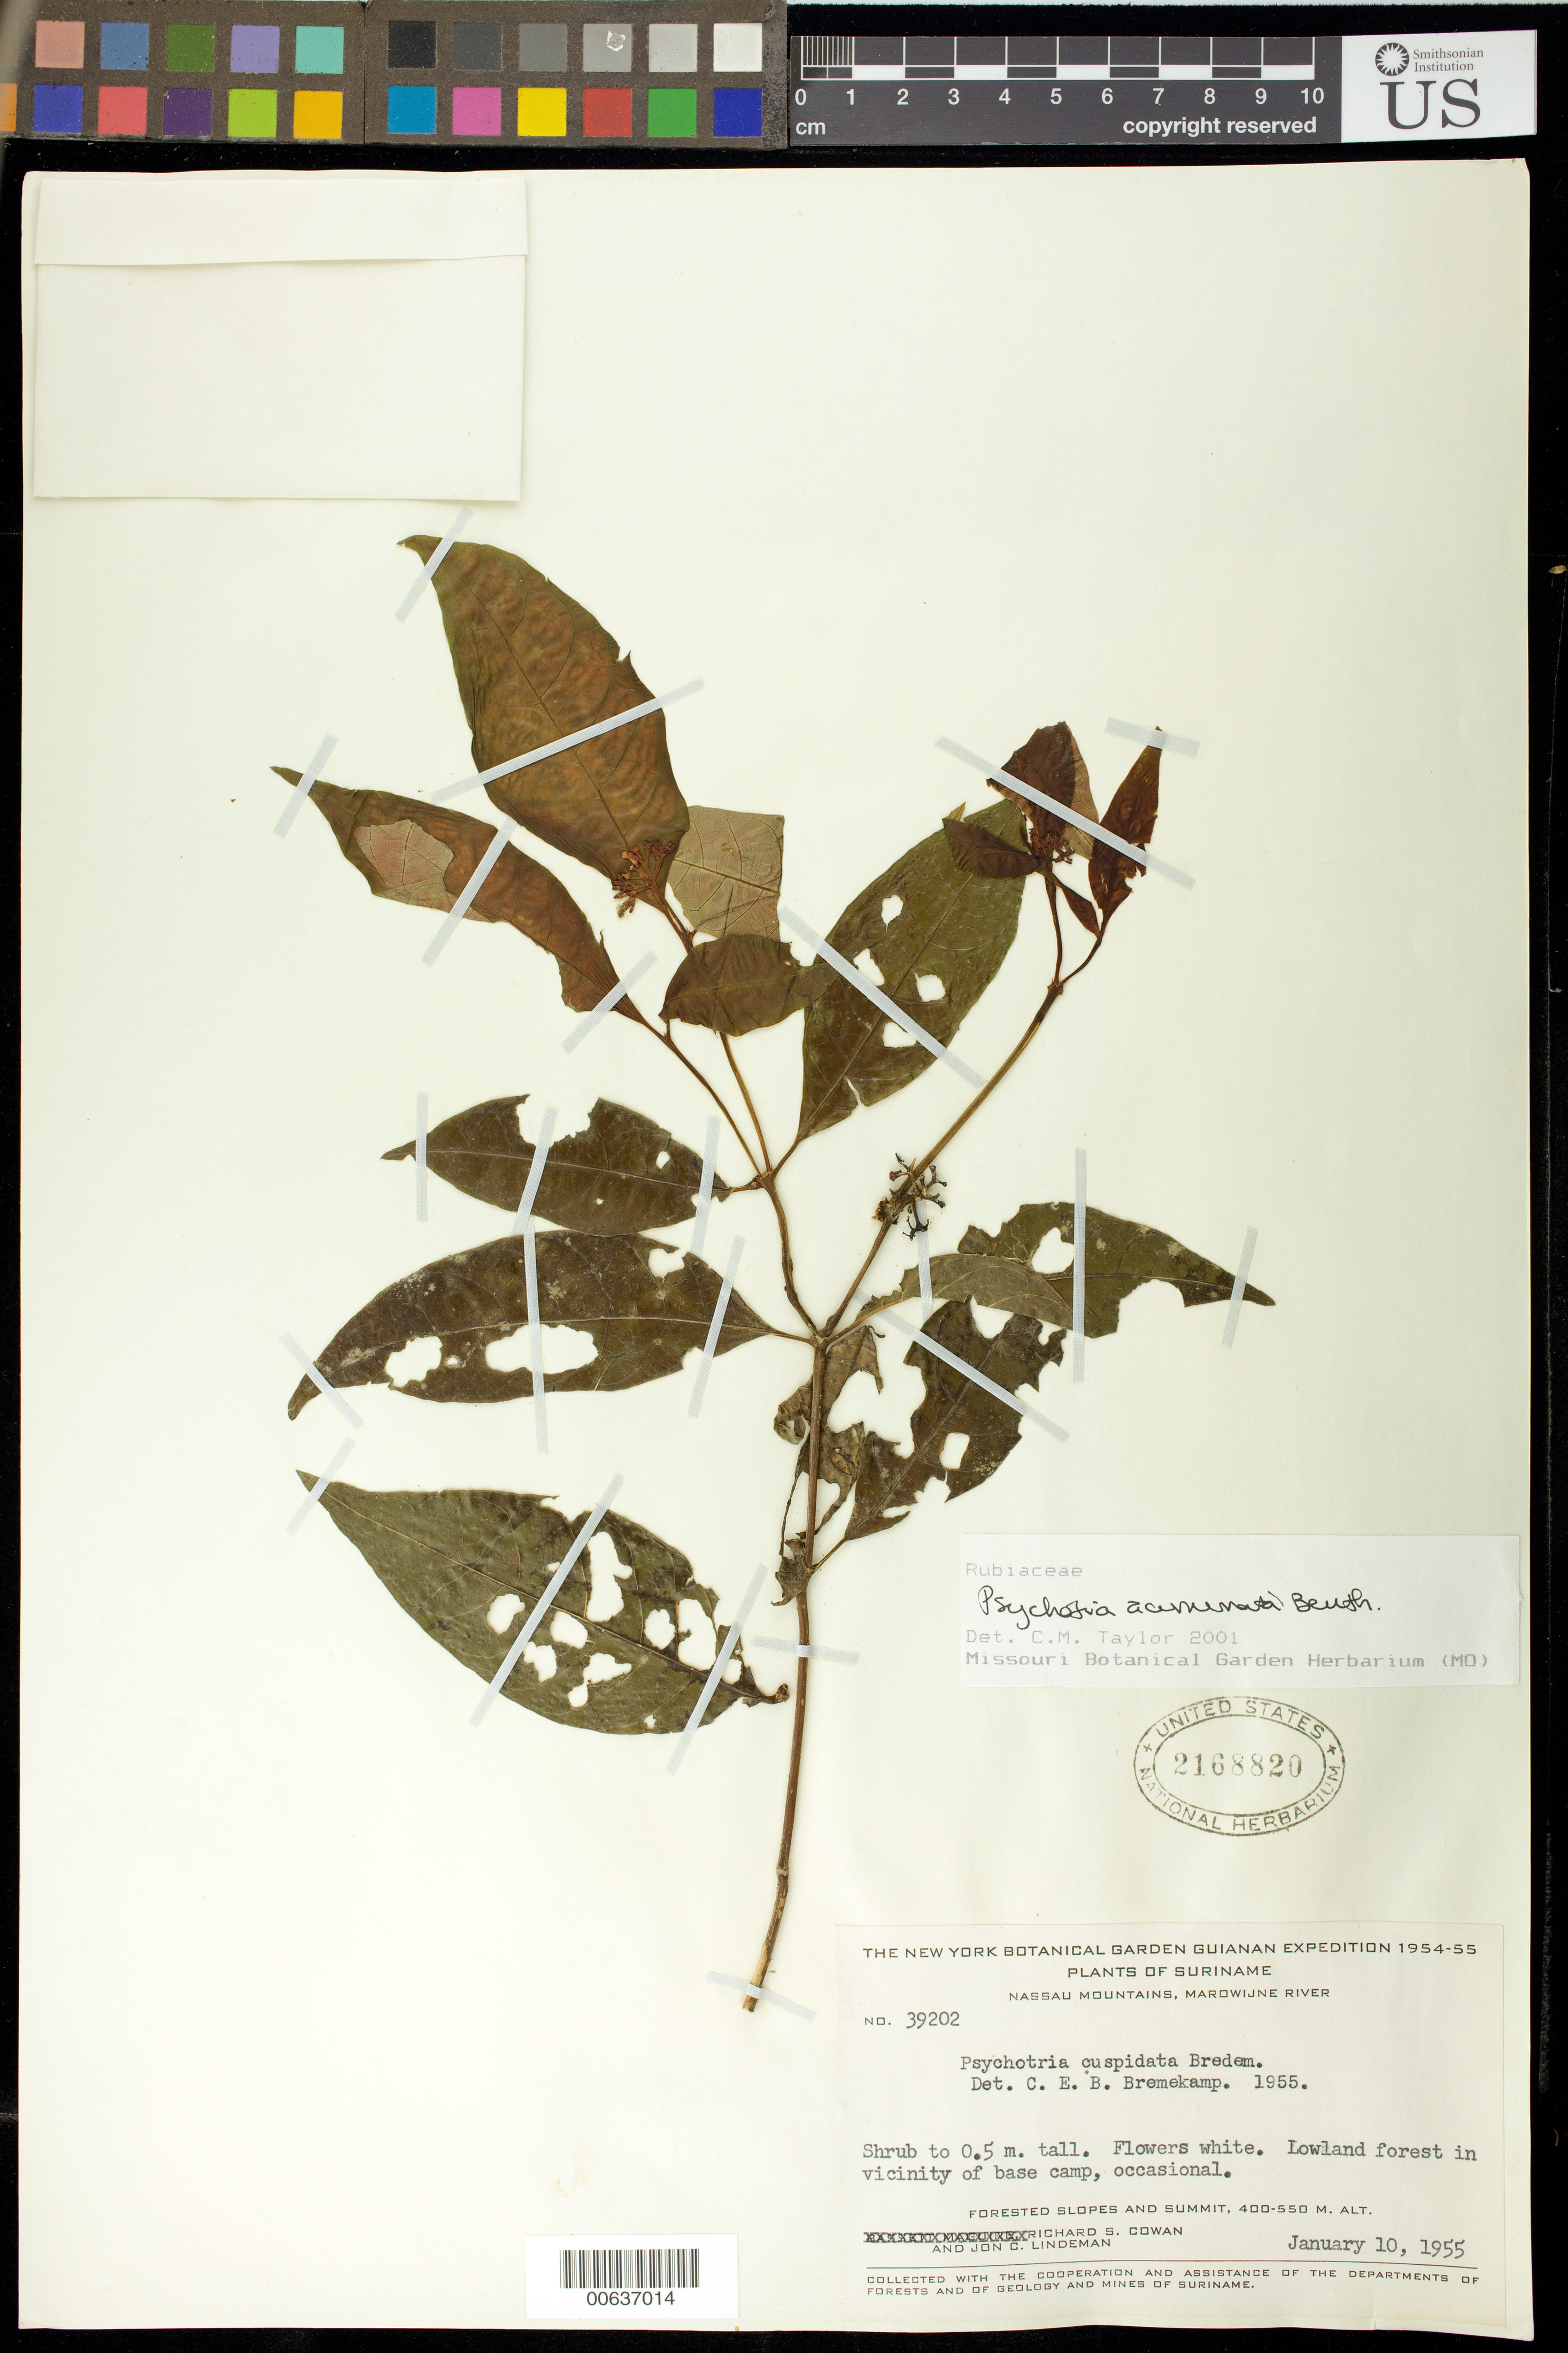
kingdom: Plantae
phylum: Tracheophyta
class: Magnoliopsida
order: Gentianales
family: Rubiaceae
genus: Palicourea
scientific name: Palicourea acuminata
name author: (Benth.) Borhidi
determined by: Kirkbride, J. H., Jr.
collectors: R. S. Cowan & J. C. Lindeman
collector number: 39202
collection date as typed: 10-Jan-55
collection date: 1955-01-10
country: Suriname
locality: Nassau Mts., Marowijne R., near Base Camp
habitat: Lowland forest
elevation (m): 400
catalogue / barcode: US 2168820